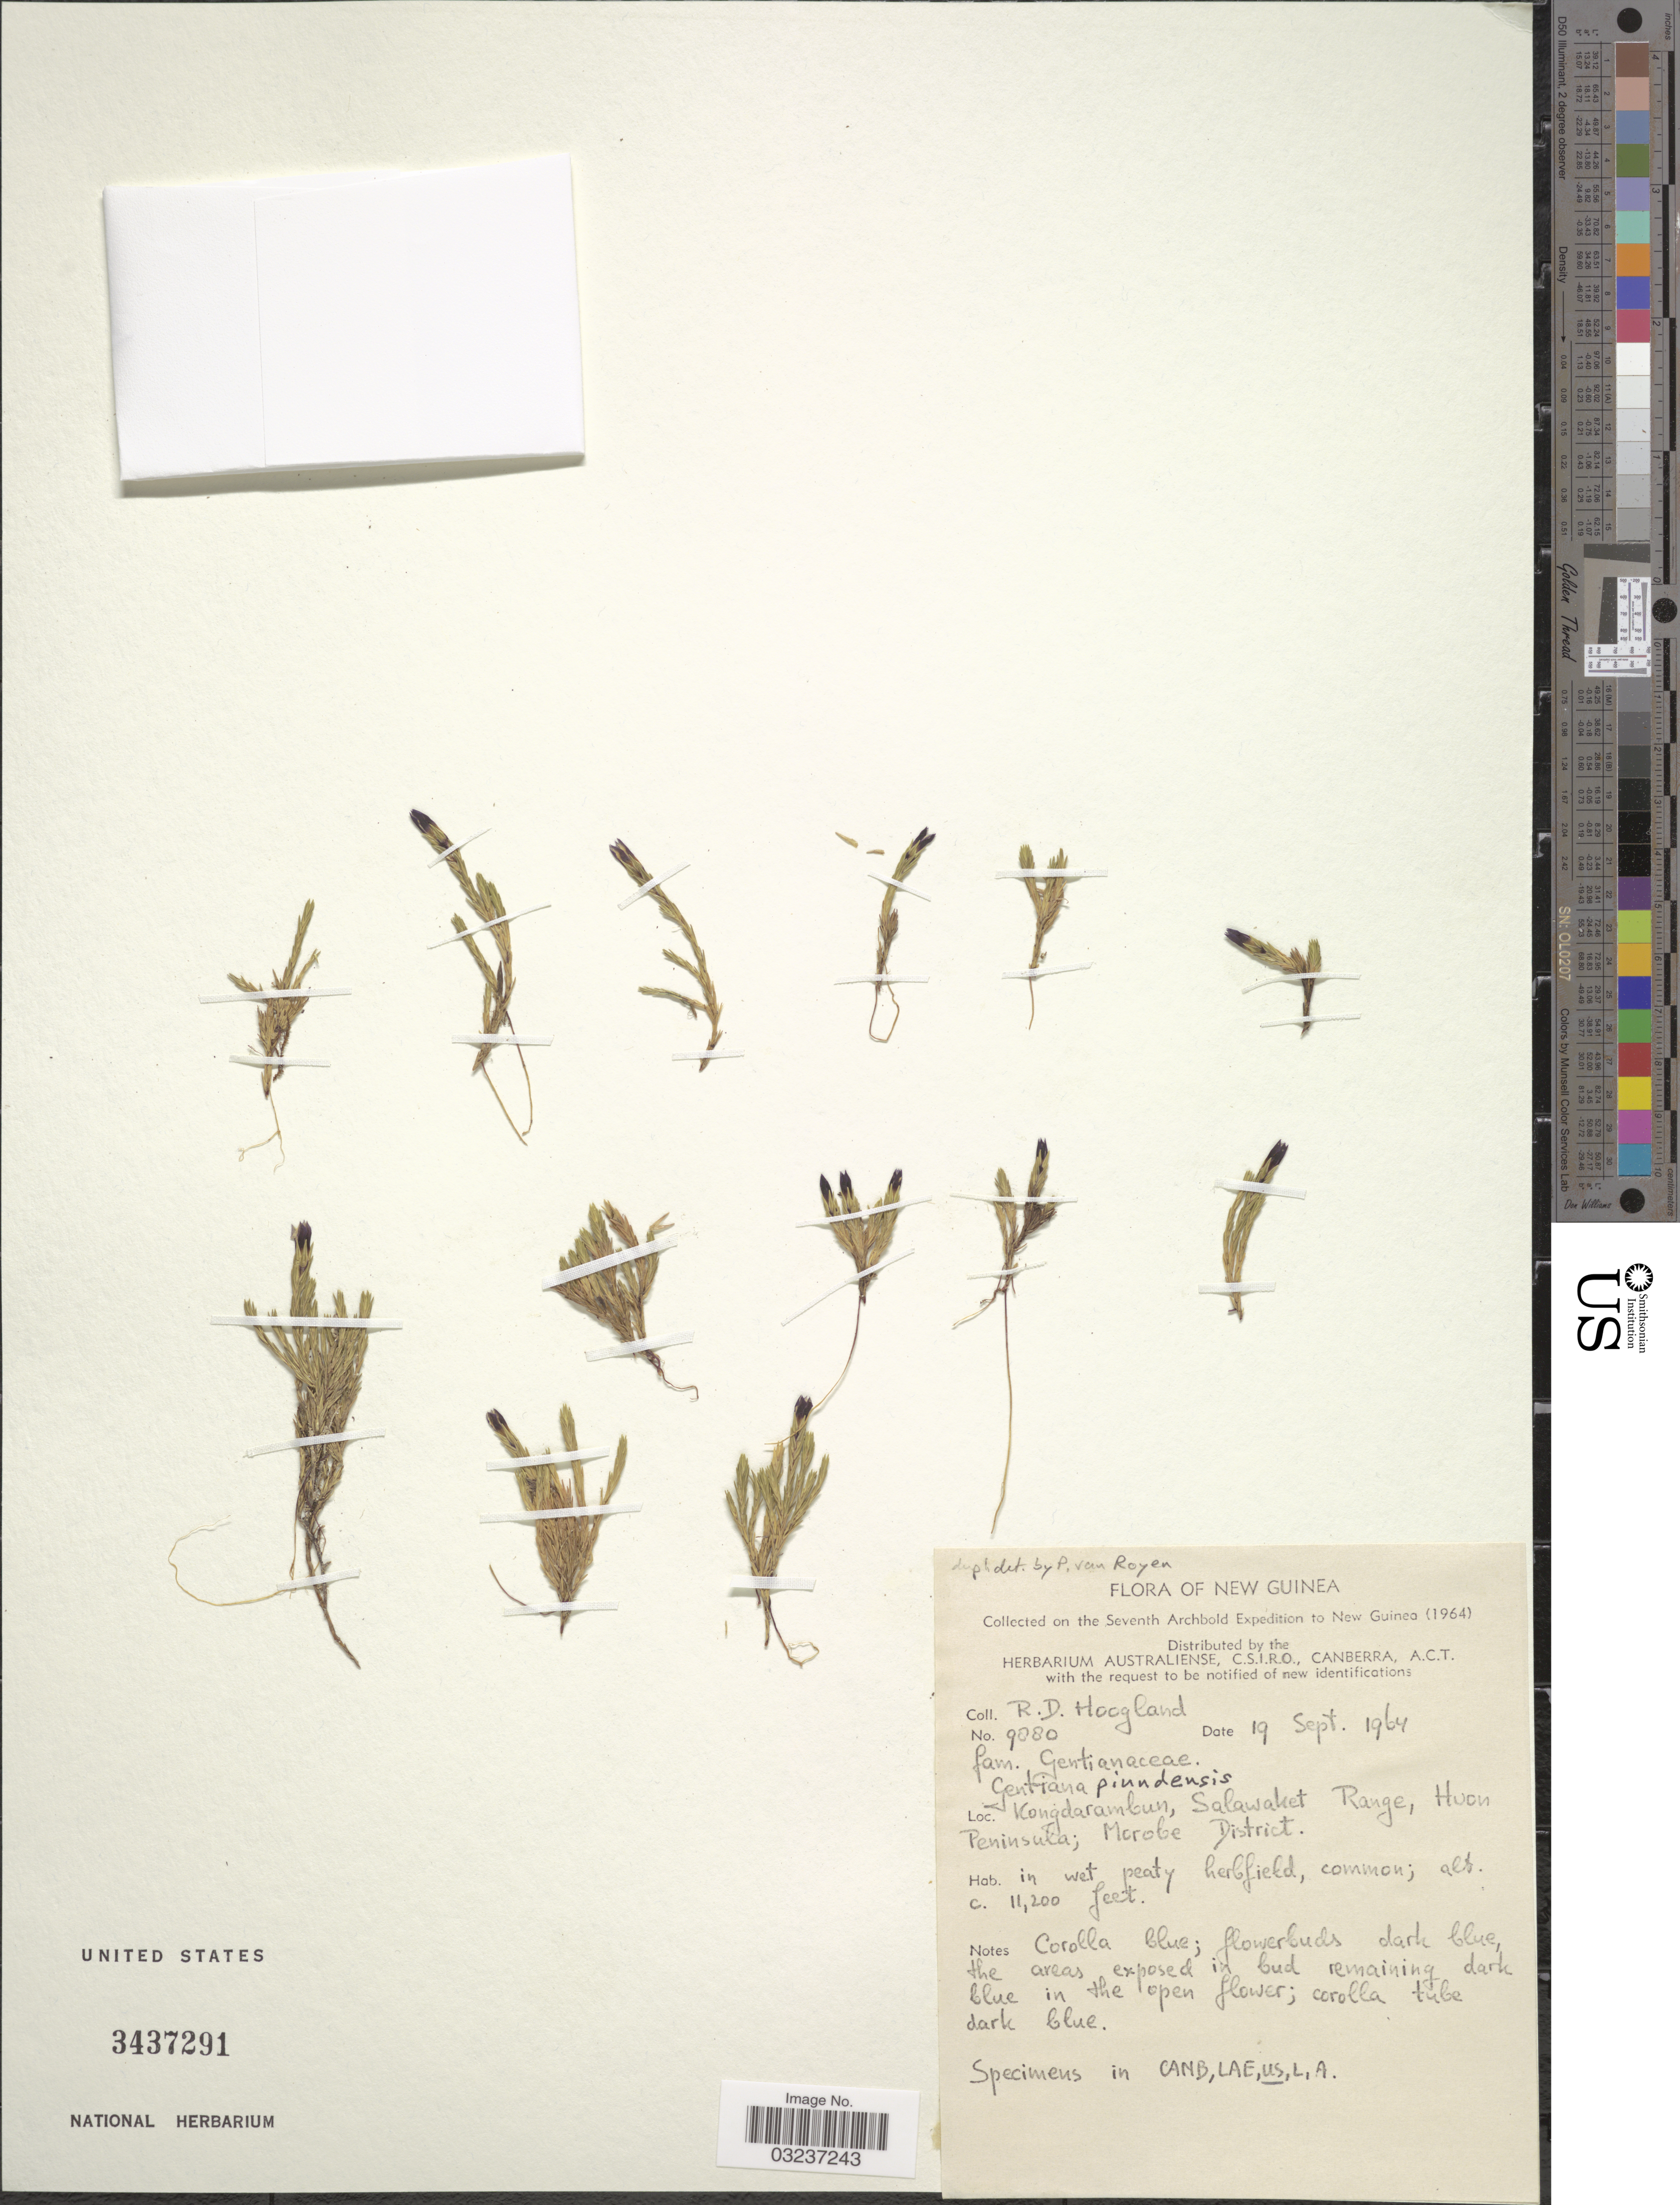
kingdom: Plantae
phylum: Tracheophyta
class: Magnoliopsida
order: Gentianales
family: Gentianaceae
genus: Gentiana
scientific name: Gentiana piundensis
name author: P. Royen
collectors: R. D. Hoogland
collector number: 9880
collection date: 1964-09-19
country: Papua New Guinea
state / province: Morobe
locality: New Guinea. Kongdarambun, Salawaket Range, Huon Peninsula; Morobe District.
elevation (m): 3414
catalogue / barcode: US 3437291